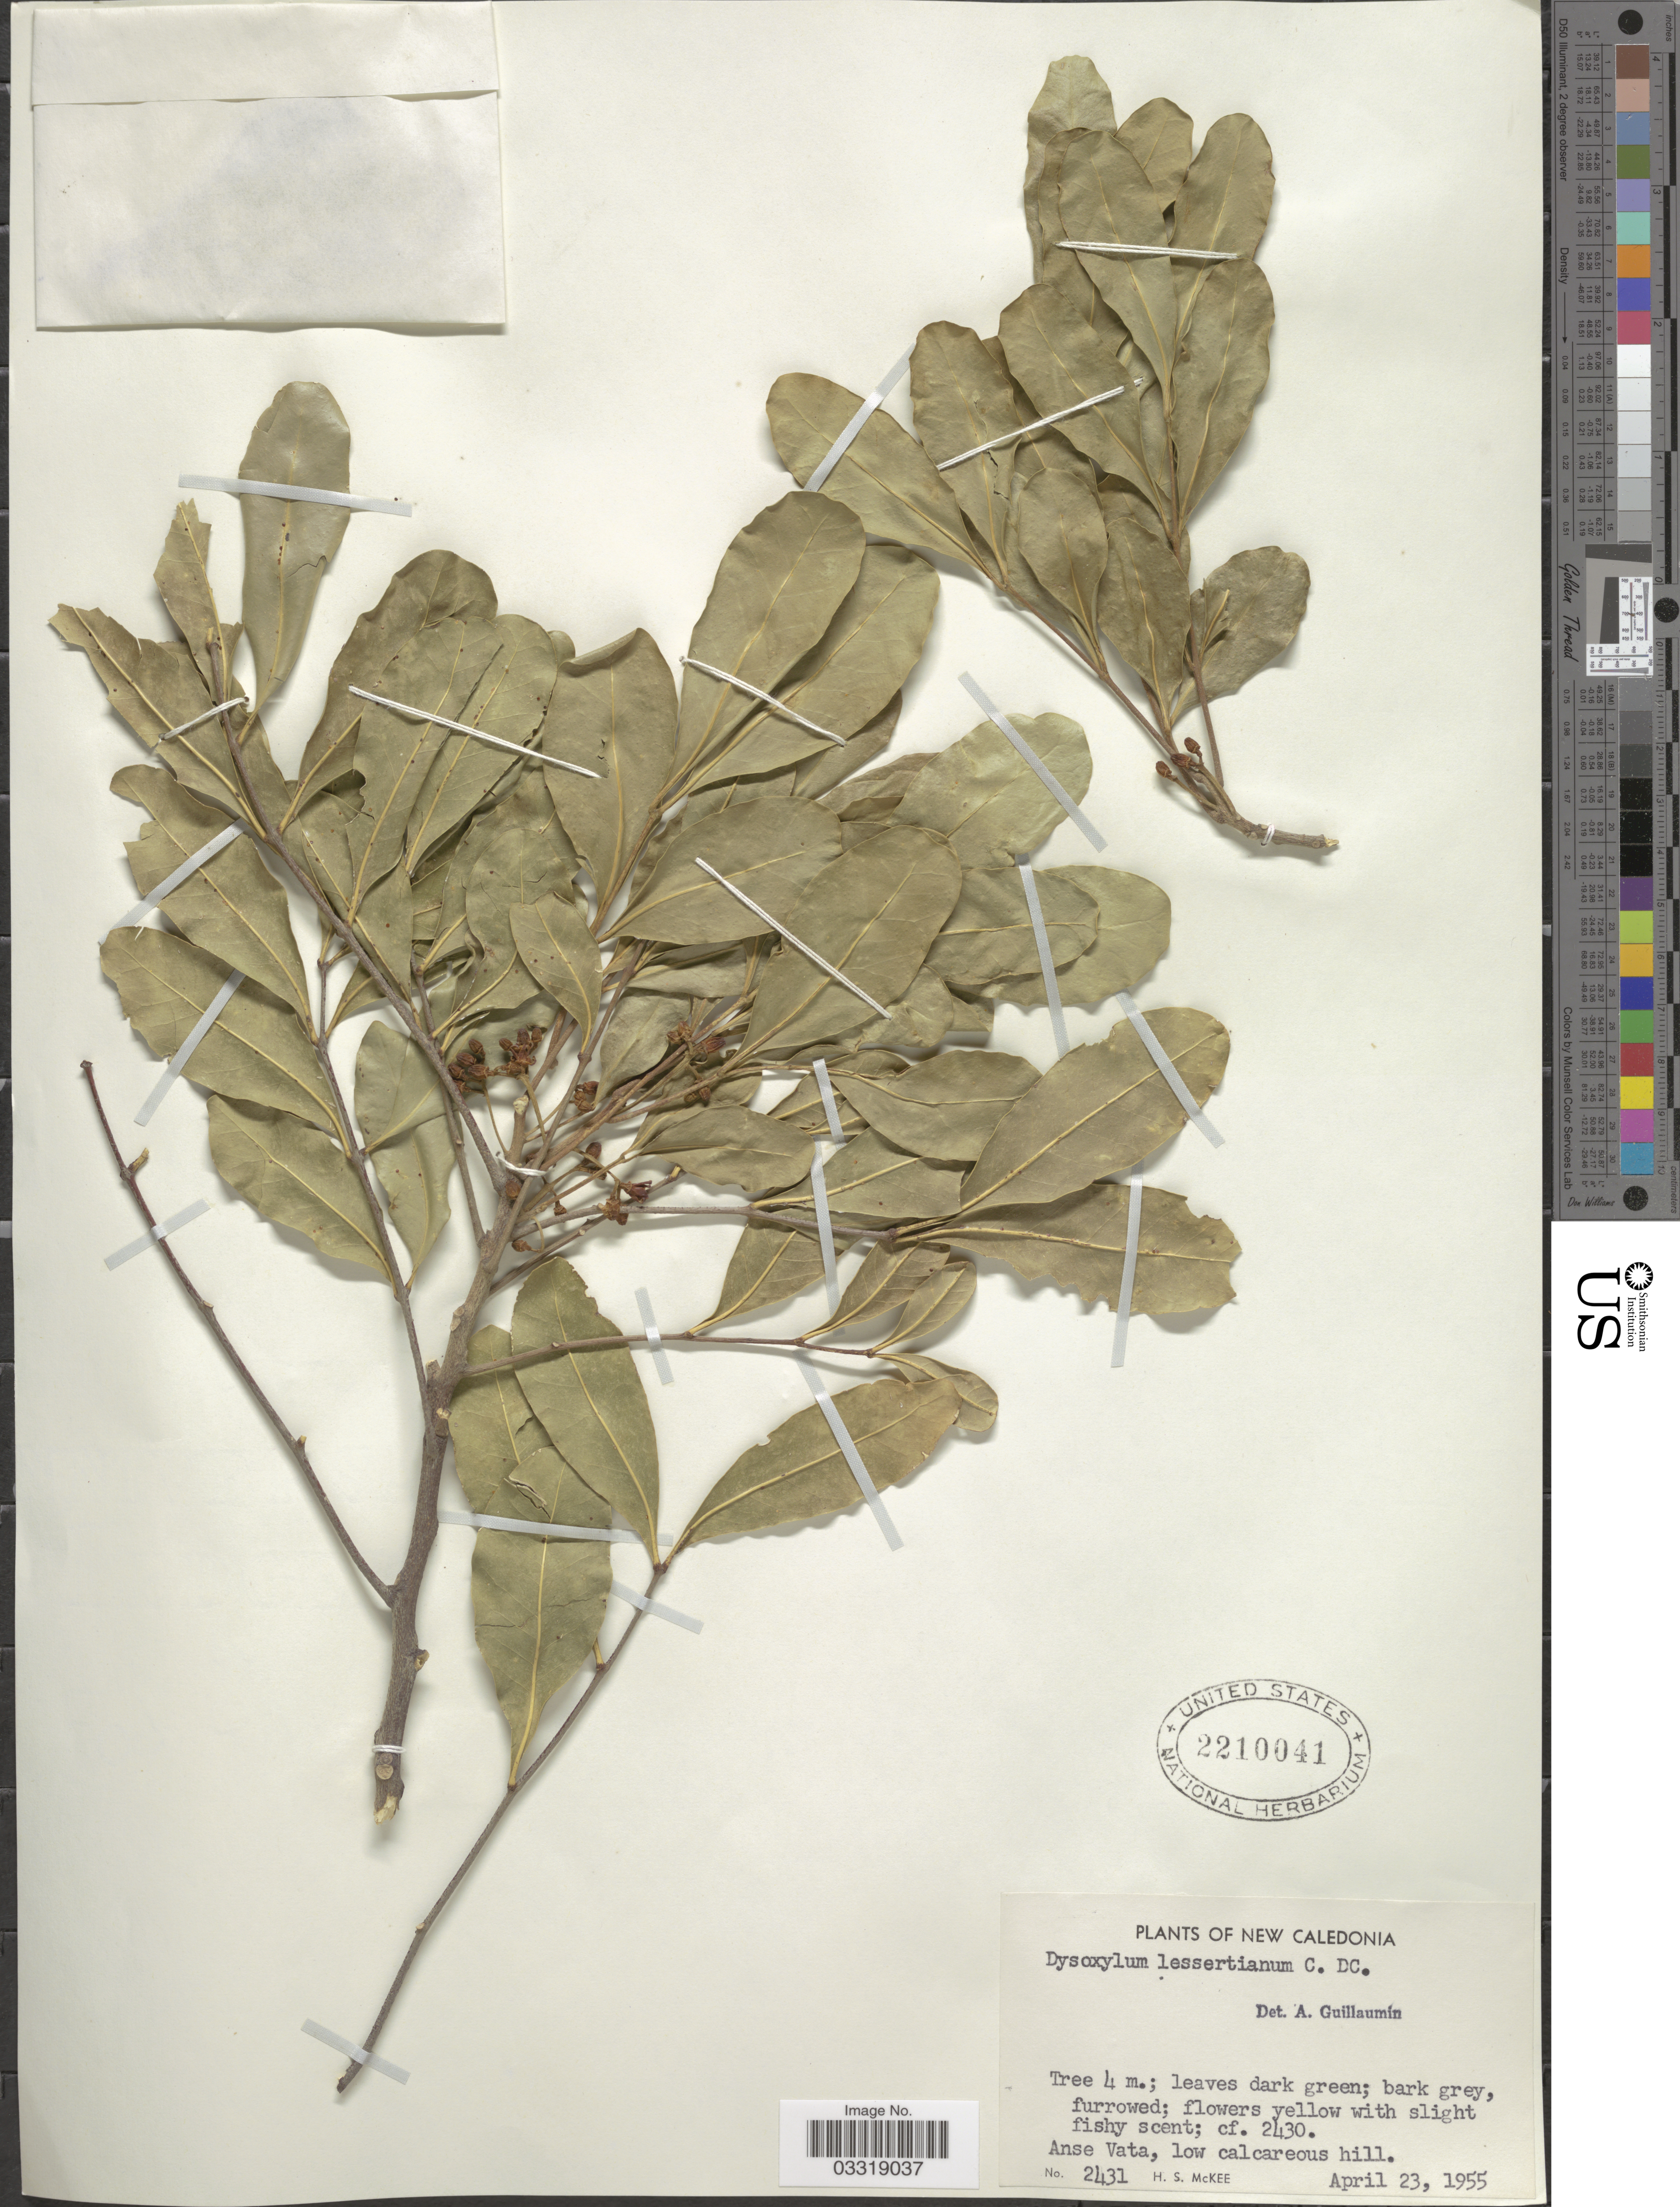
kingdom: Plantae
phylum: Tracheophyta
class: Magnoliopsida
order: Sapindales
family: Meliaceae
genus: Didymocheton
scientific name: Didymocheton bijugus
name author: (Labill.) Holzmeyer & Mabb.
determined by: Strong, Mark T., (BOT), Smithsonian Institution - National Museum of Natural History (UNITED STATES)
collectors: H. S. McKee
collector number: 2431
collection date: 1955-04-23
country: New Caledonia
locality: Anse Vata.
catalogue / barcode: US 2210041